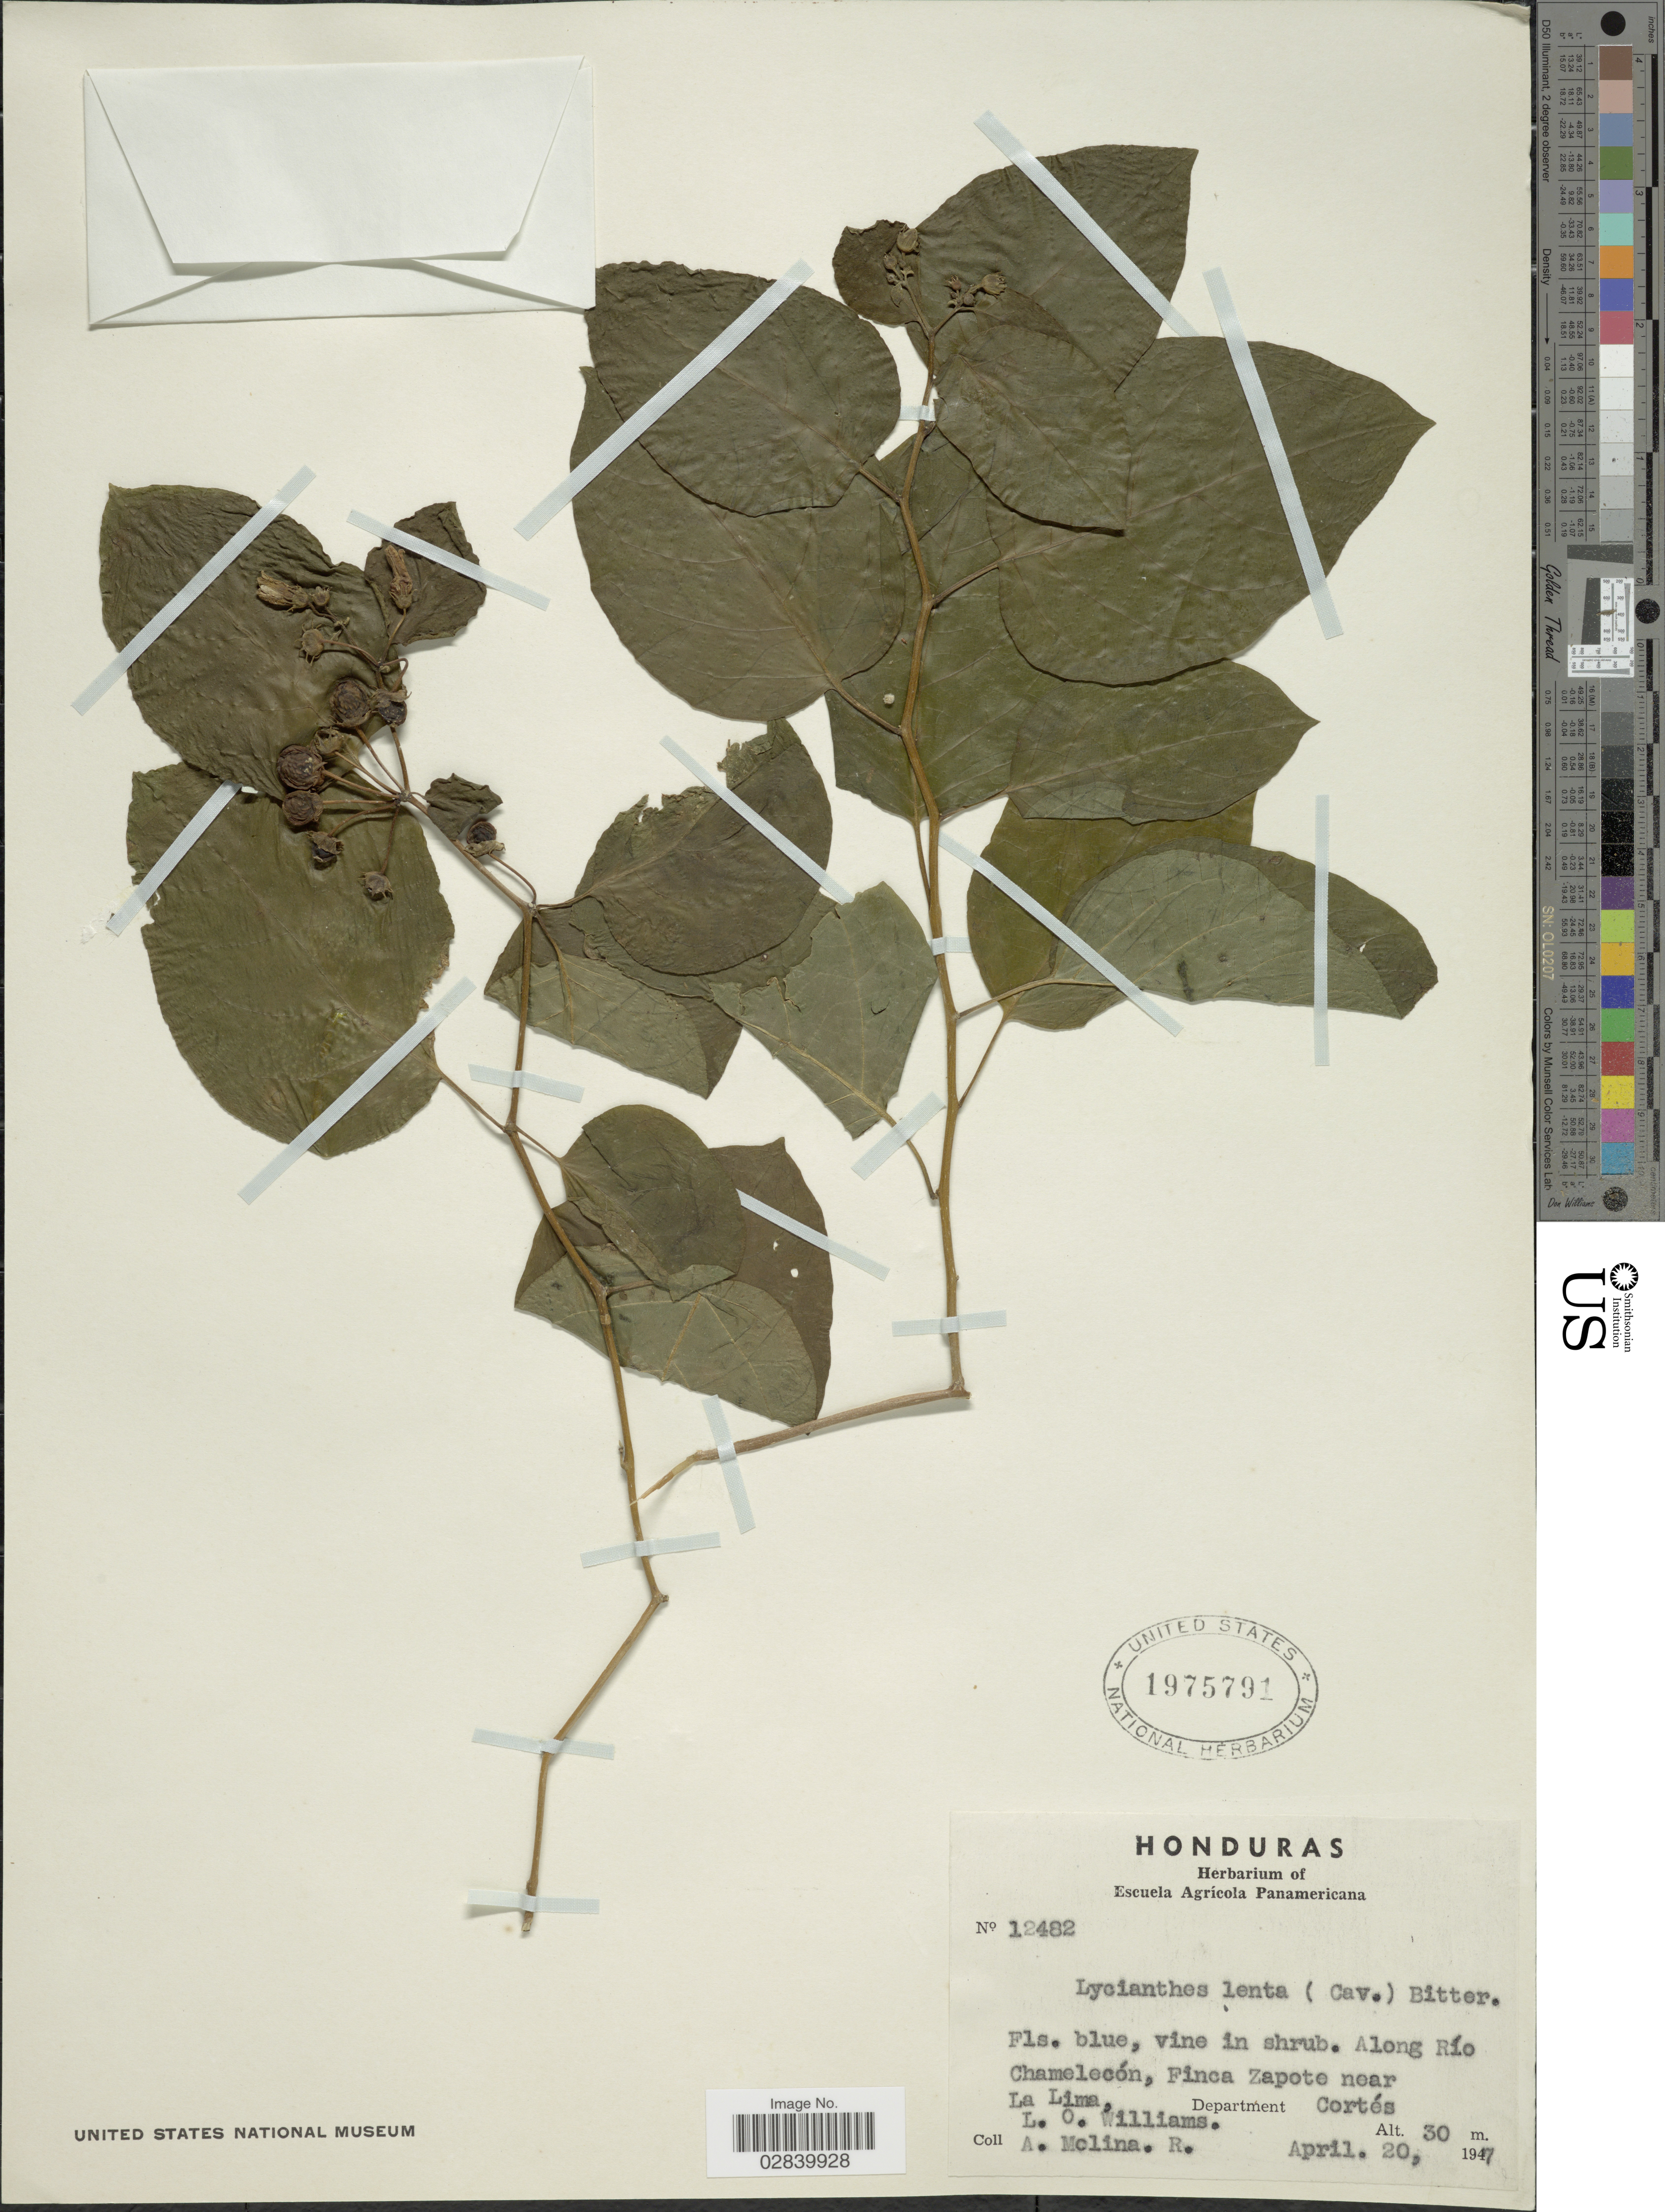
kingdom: Plantae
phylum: Tracheophyta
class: Magnoliopsida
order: Solanales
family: Solanaceae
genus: Lycianthes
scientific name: Lycianthes lenta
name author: (Cav.) Bitter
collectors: L. O. Williams & A. Molina R.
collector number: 12482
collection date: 1947-04-20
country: Honduras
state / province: Cortés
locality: Along Río Chamelecón, Finca Zapote near La Lima, Department Cortés.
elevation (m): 30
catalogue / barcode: US 1975791